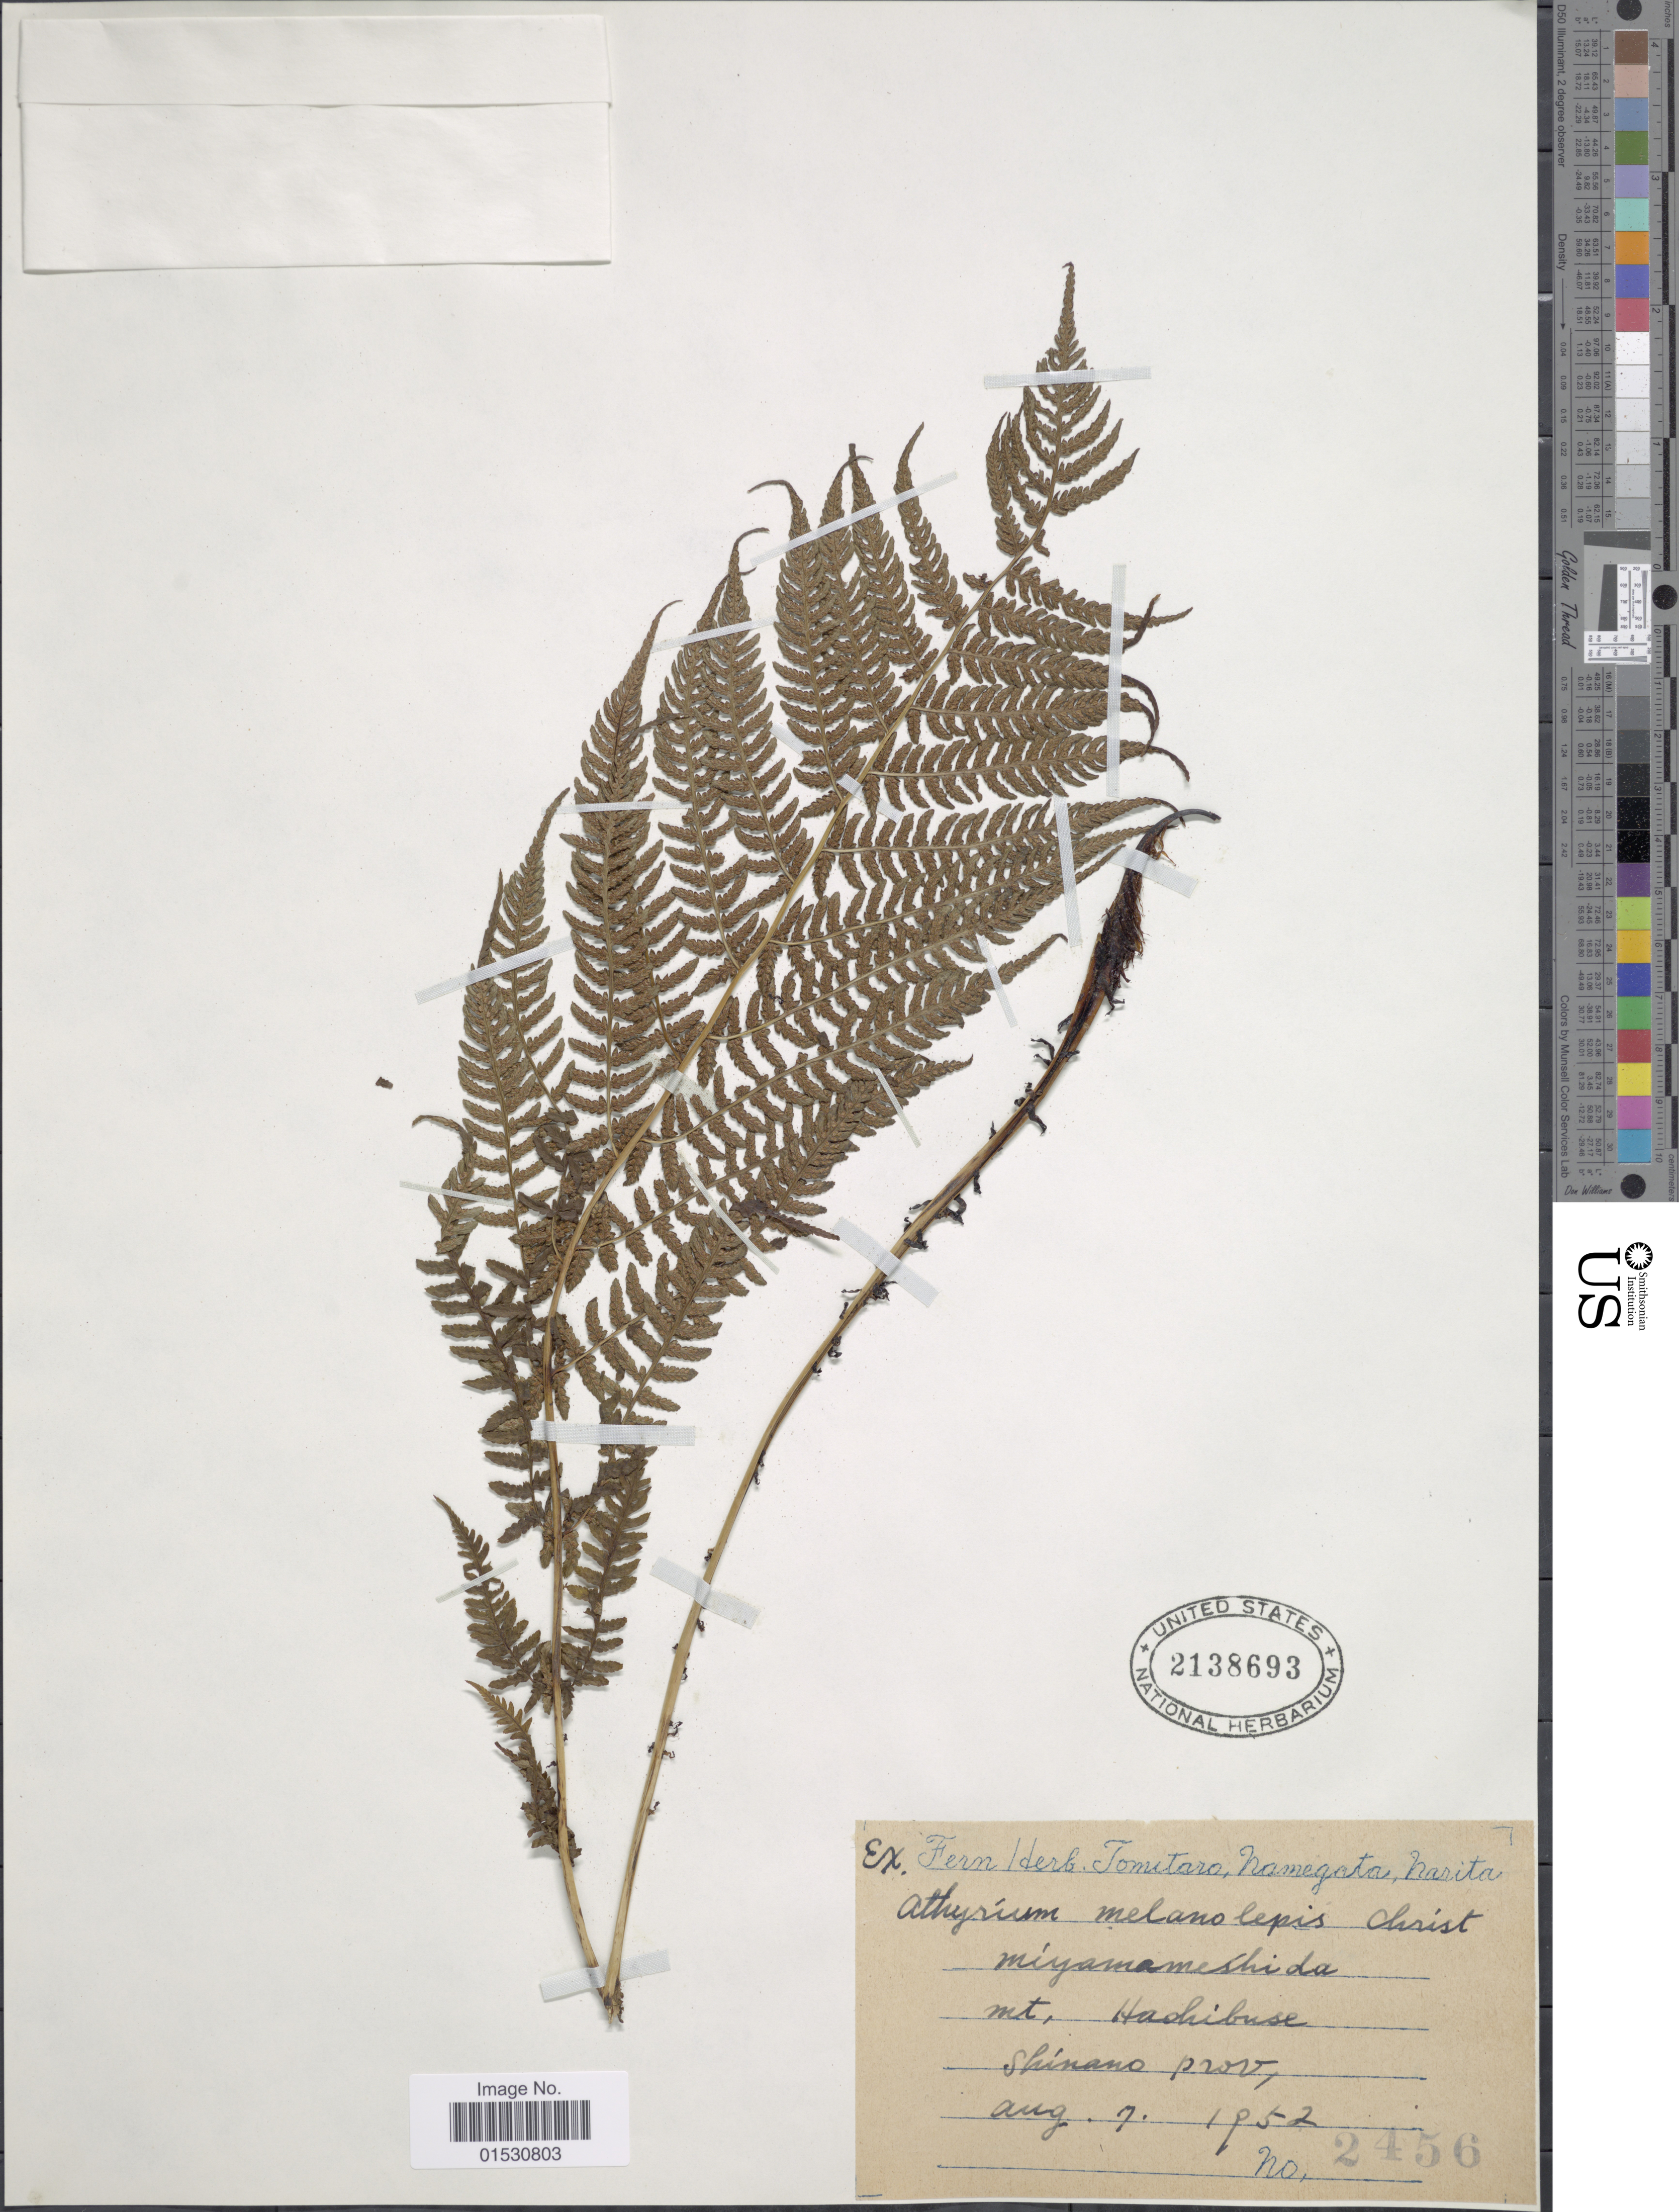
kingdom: Plantae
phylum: Tracheophyta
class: Polypodiopsida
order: Polypodiales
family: Athyriaceae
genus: Athyrium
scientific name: Athyrium melanolepis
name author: (Franch. & Sav.) Christ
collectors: ex herb. Tomitaro Namegata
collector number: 2456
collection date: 1952-08-07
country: Japan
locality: Mt. Hachibuse, Shinamo Prov.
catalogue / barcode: US 2138693